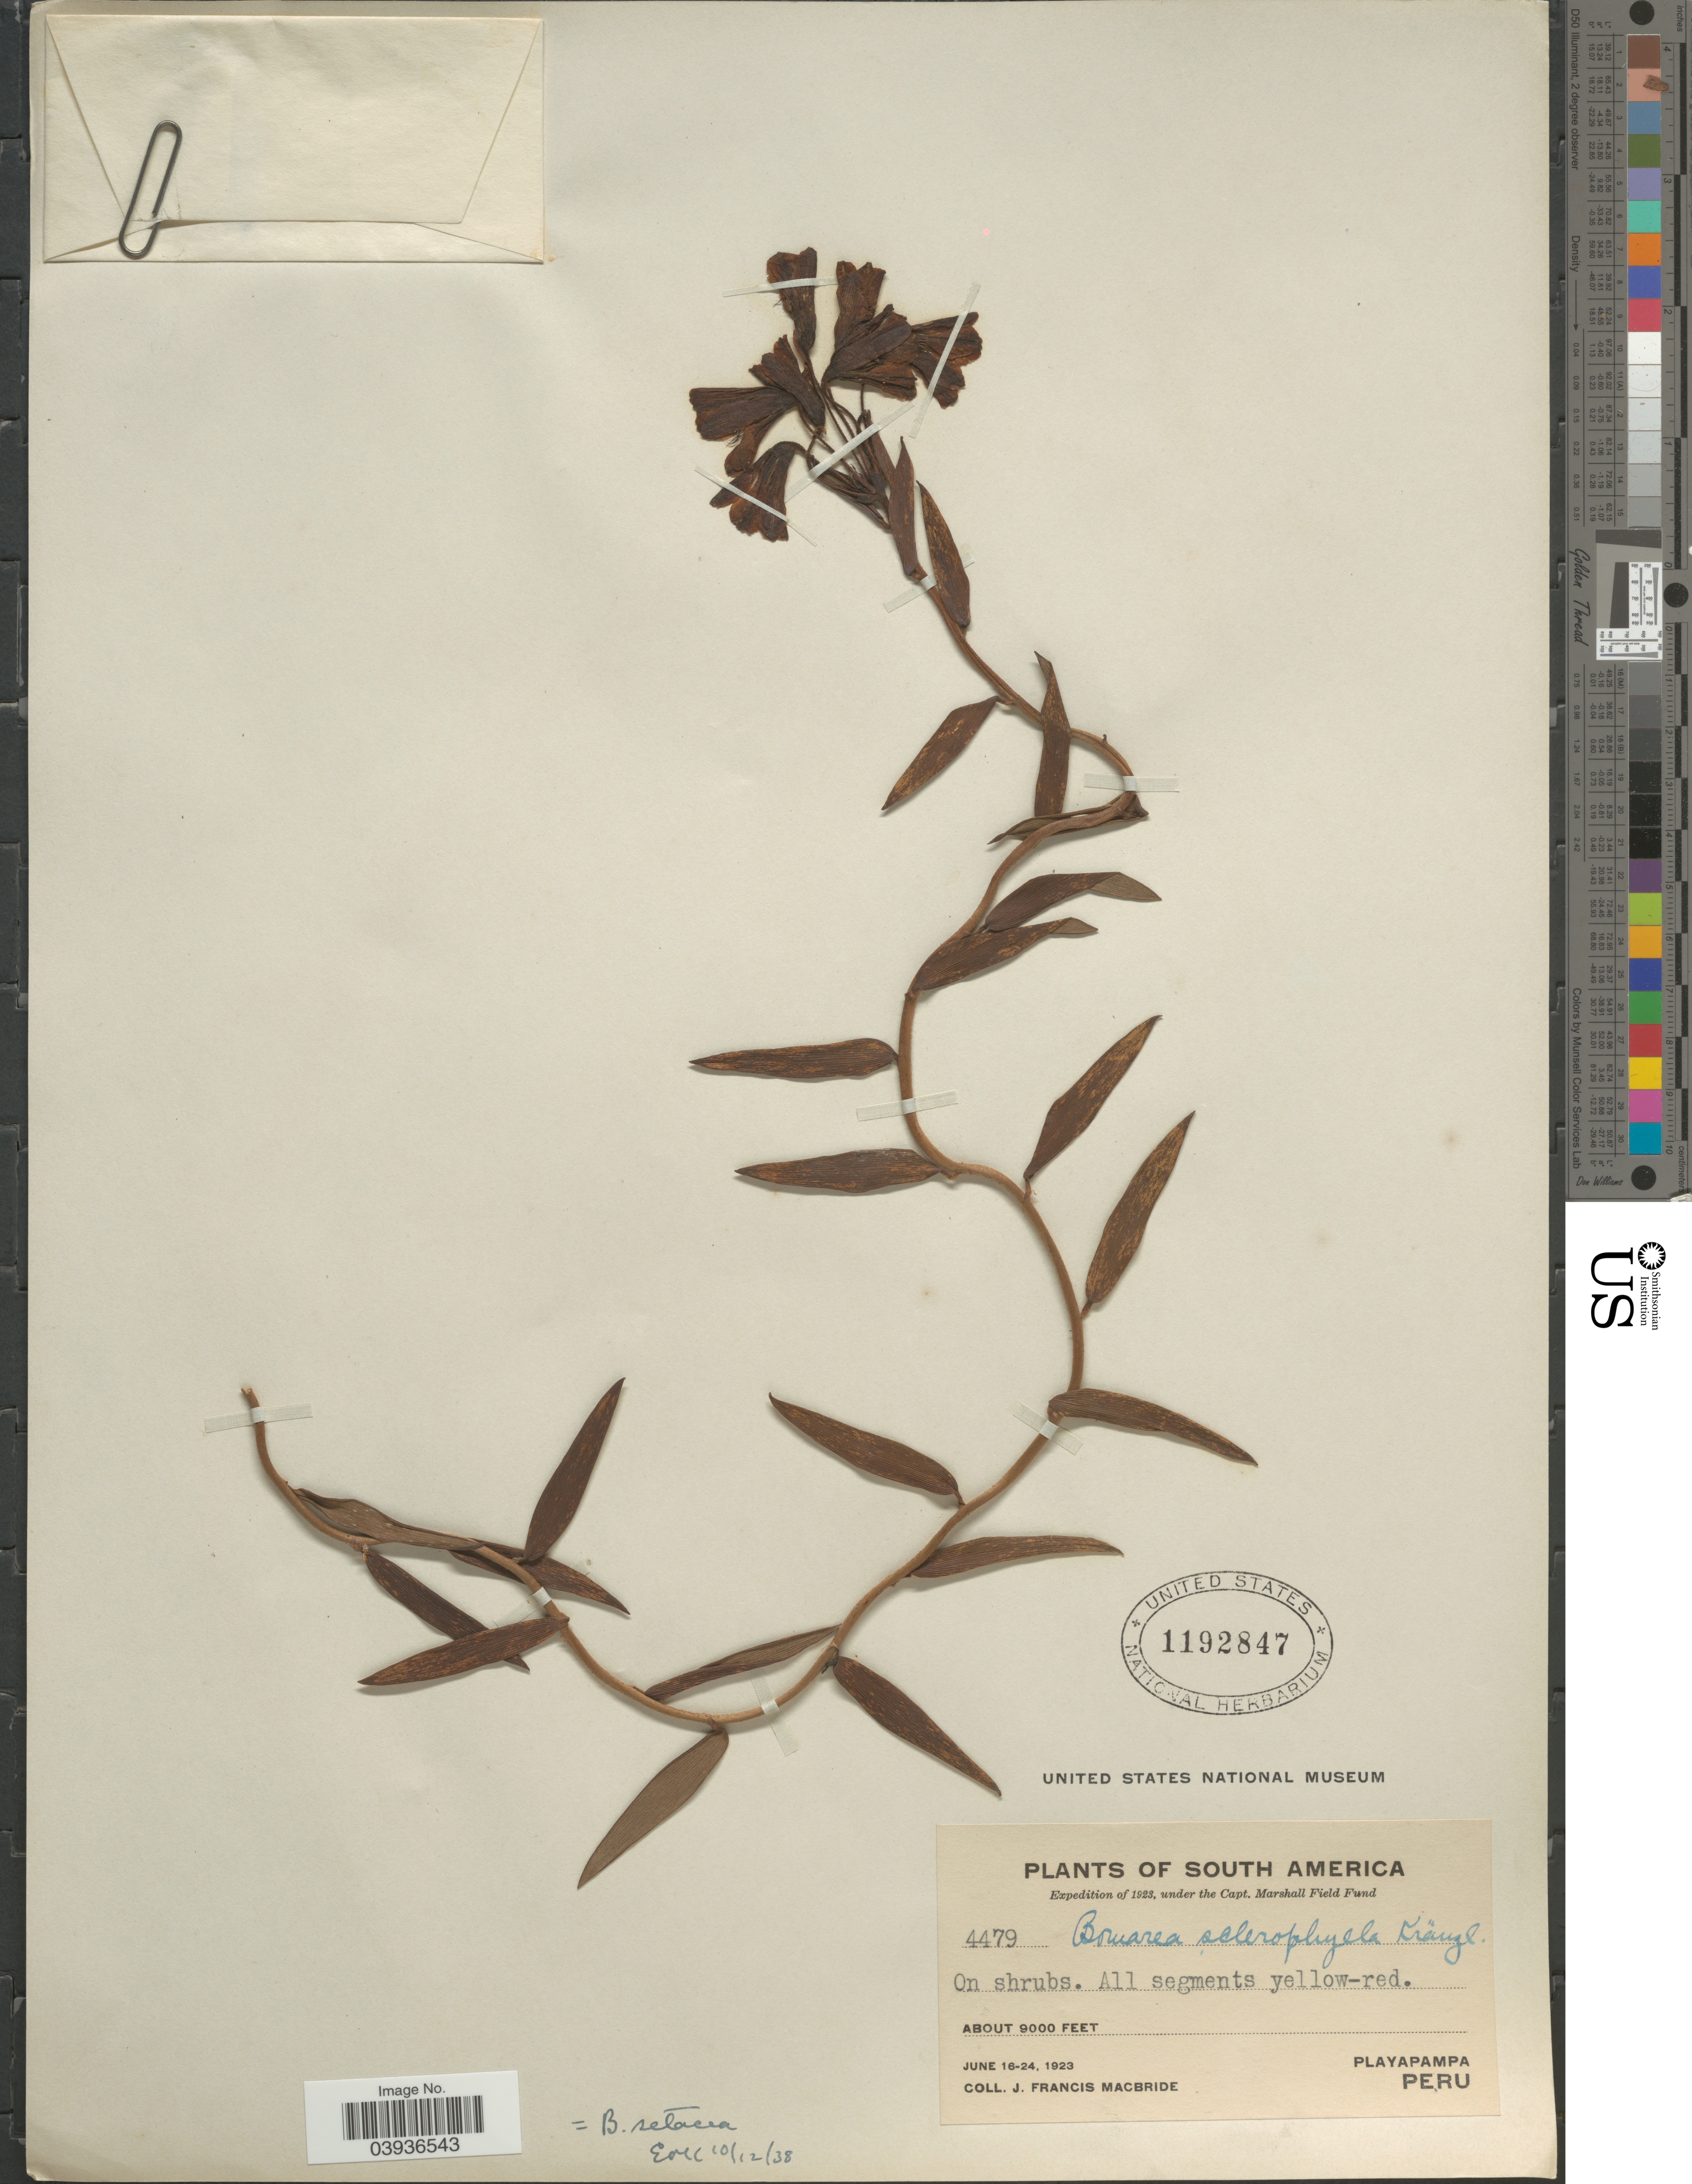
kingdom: Plantae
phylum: Tracheophyta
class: Liliopsida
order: Liliales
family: Alstroemeriaceae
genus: Bomarea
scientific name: Bomarea setacea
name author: (Ruiz & Pav.) Herb.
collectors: J. F. Macbride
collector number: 4479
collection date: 1923-06-16/1923-06-24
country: Peru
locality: Playapampa.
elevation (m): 2743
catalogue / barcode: US 1192847